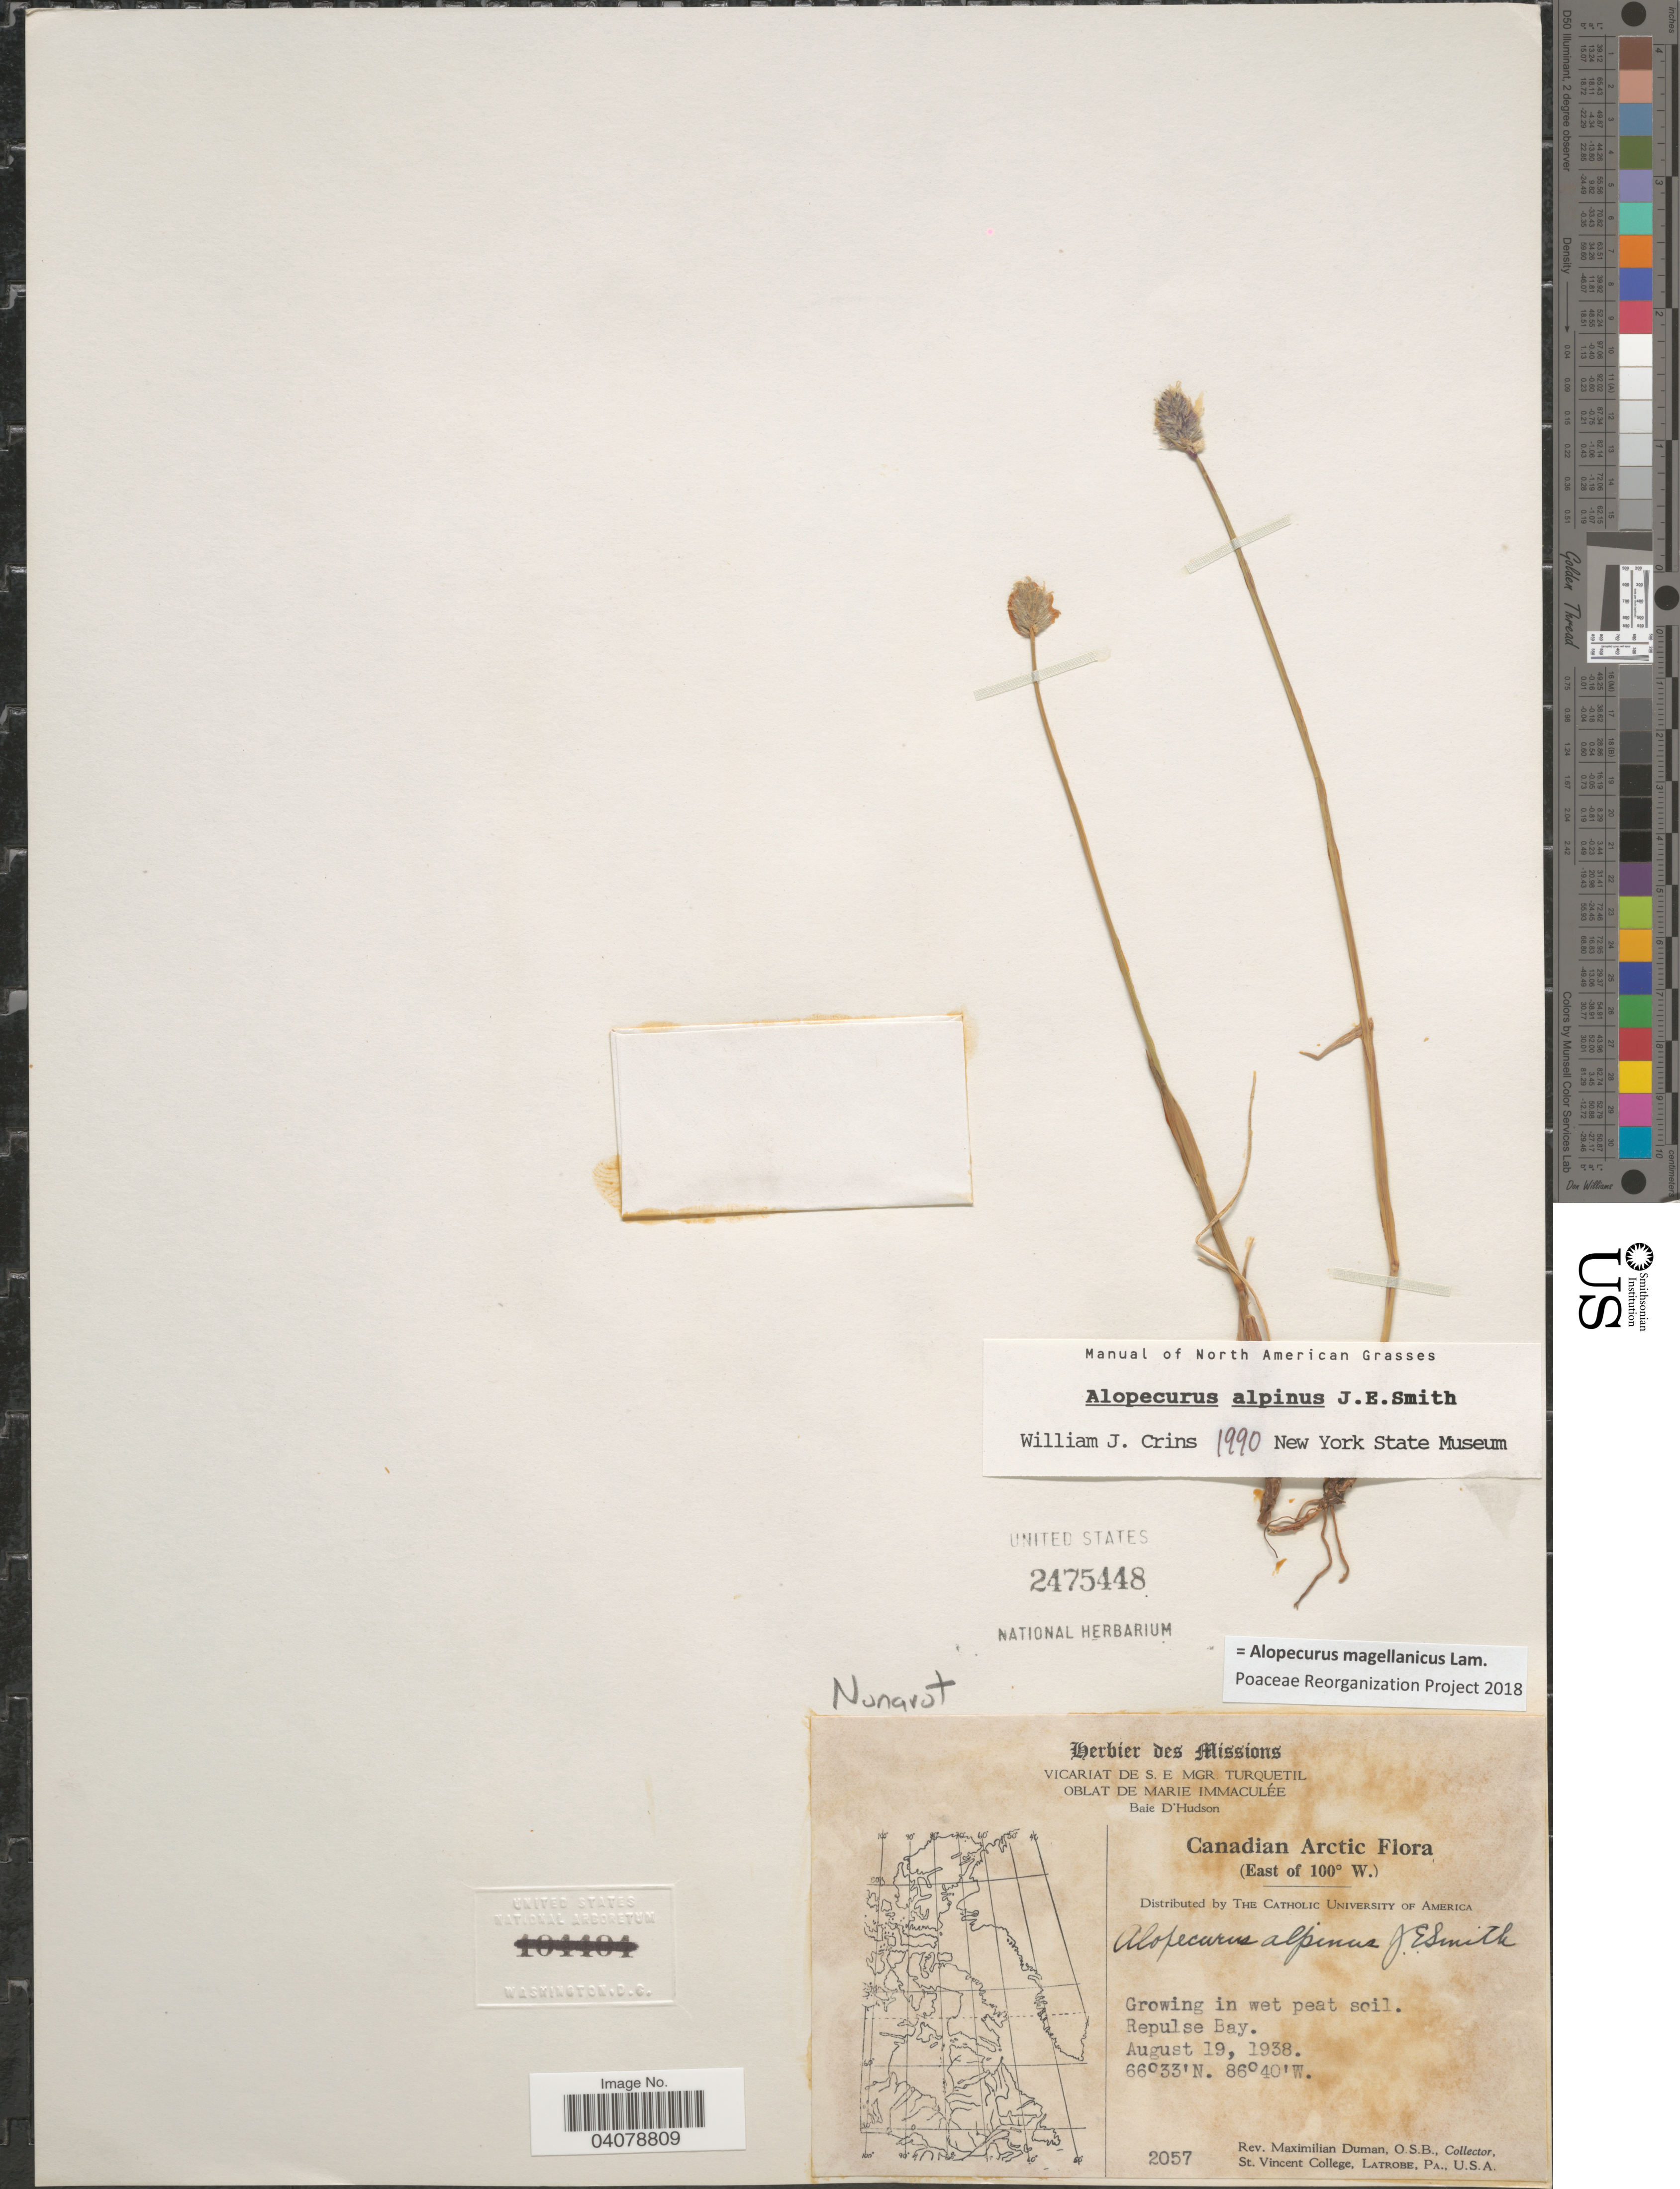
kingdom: Plantae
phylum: Tracheophyta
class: Liliopsida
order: Poales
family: Poaceae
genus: Alopecurus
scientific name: Alopecurus magellanicus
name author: Lam.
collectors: M. Duman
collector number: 2057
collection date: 1938-08-19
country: Canada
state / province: Nunavut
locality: Canadian Arctic. (East of 100° W.). Repulse Bay.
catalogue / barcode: US 2475448